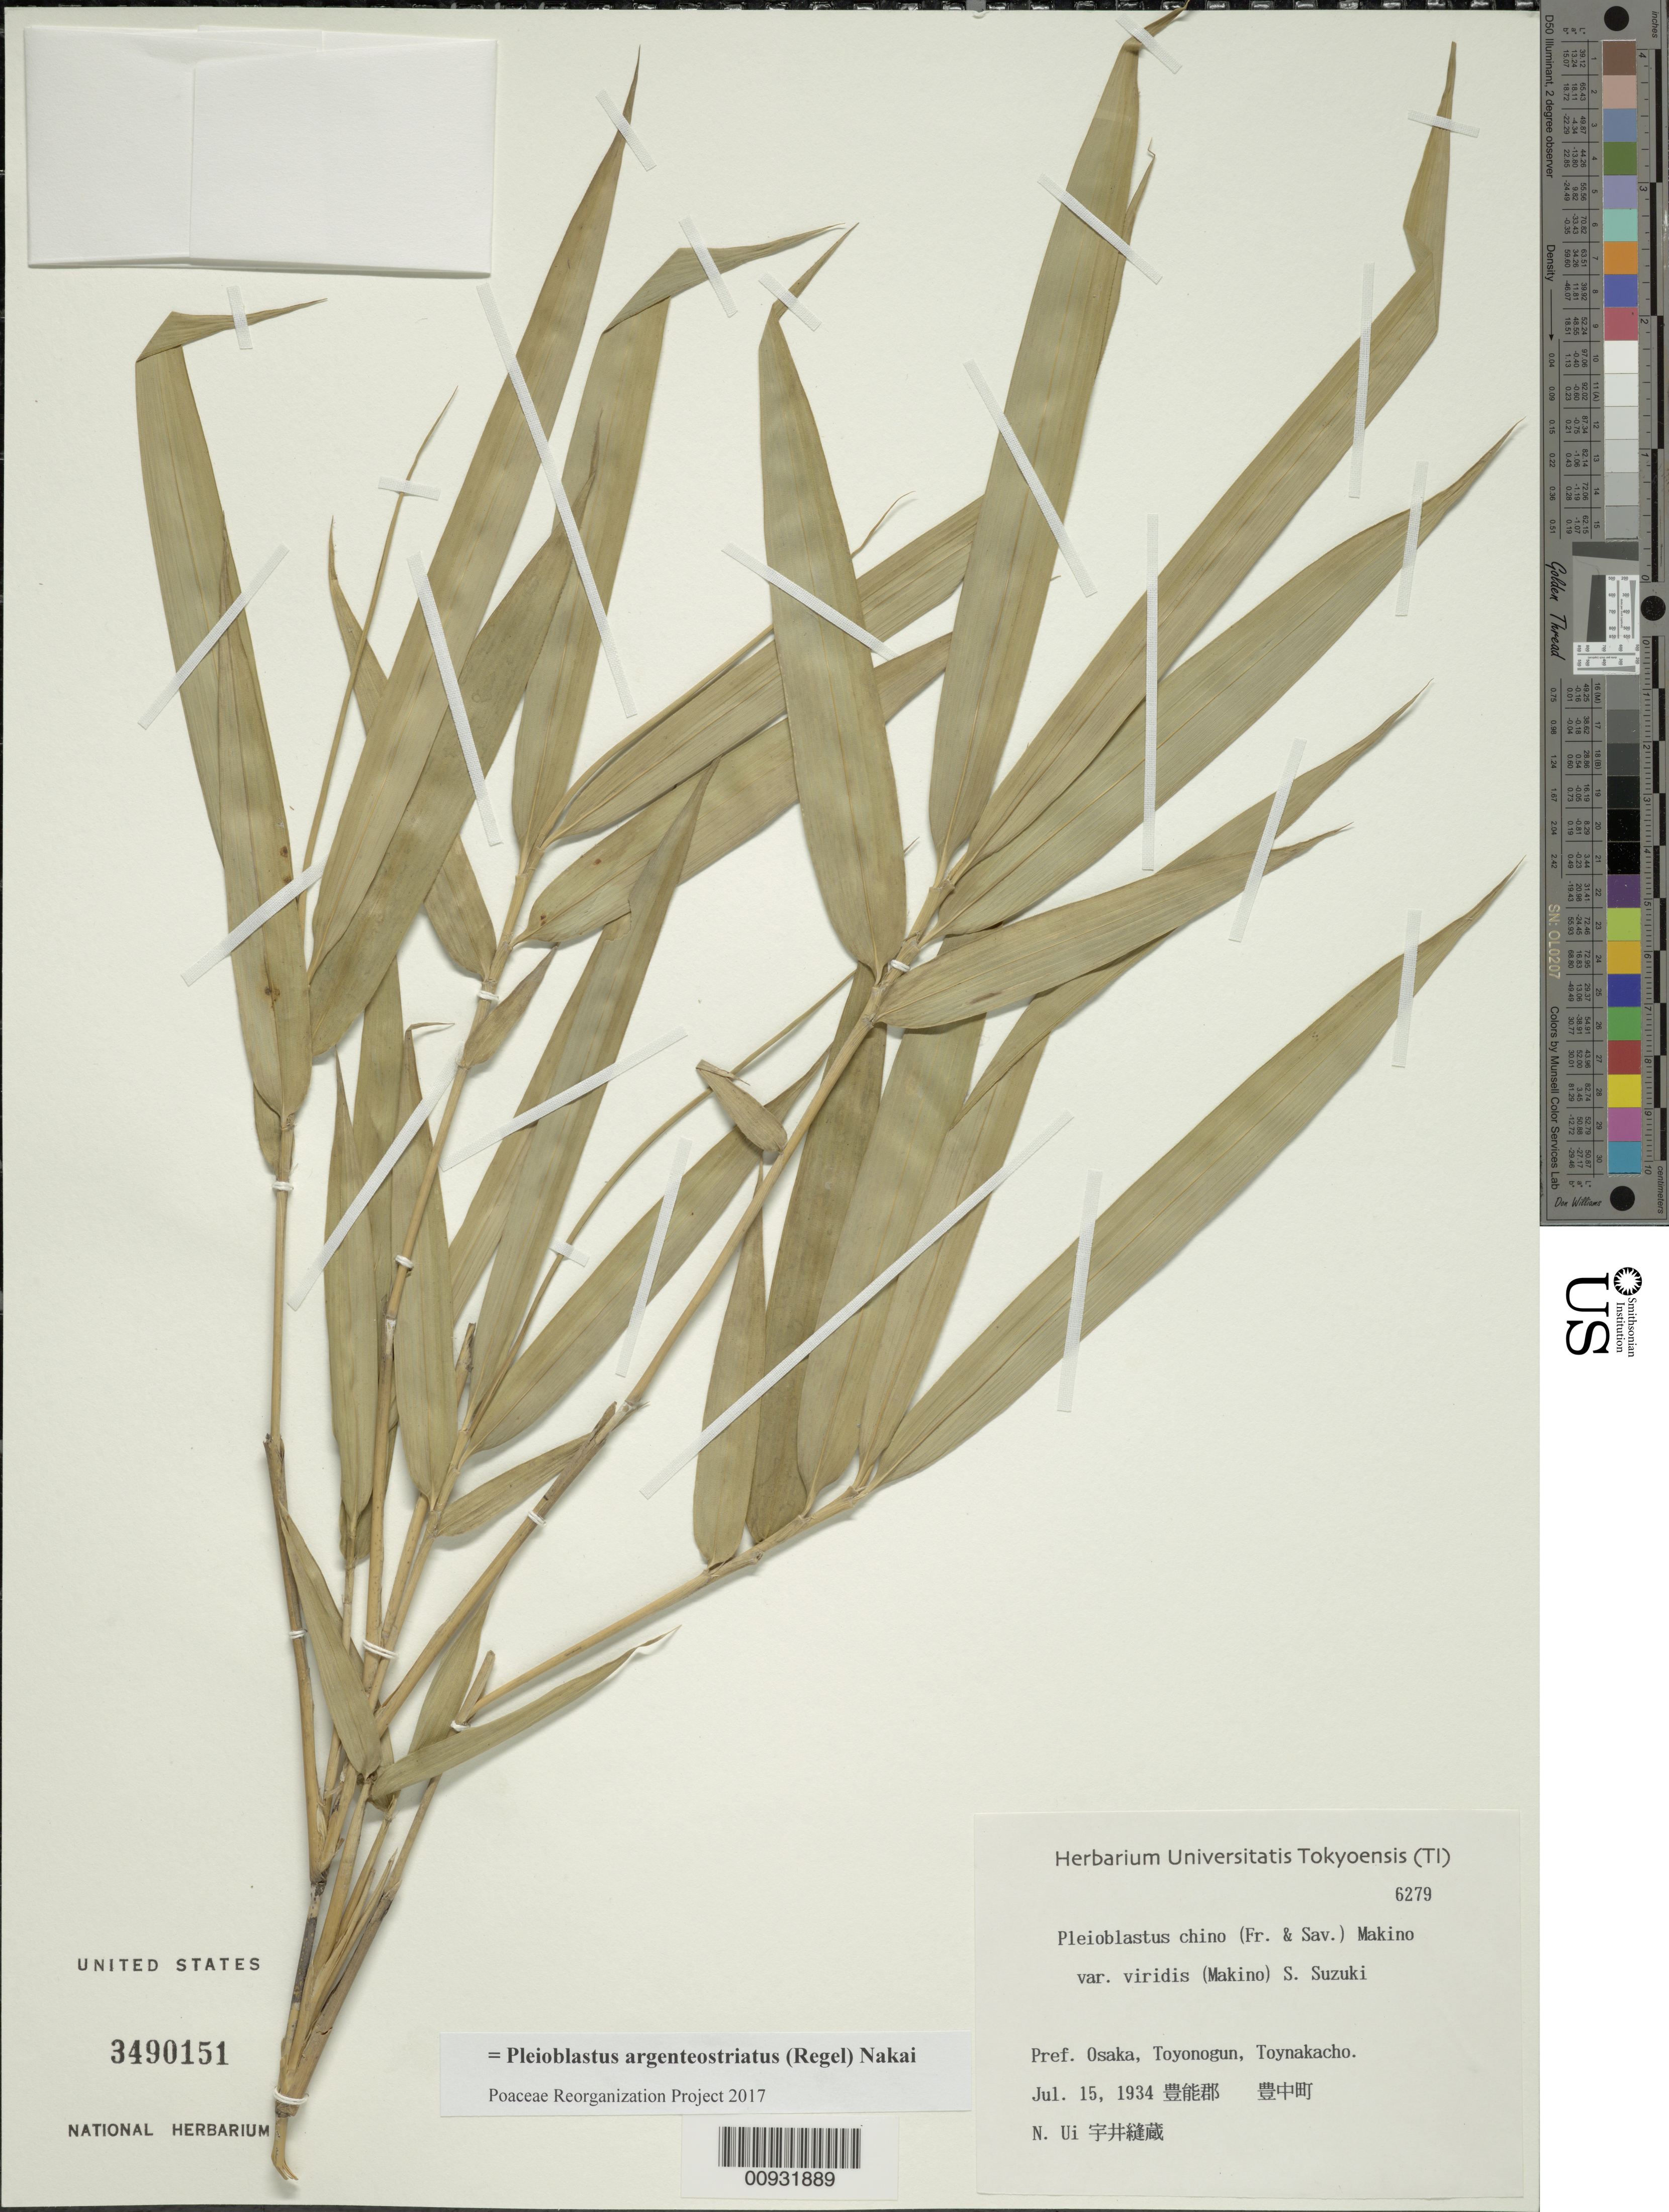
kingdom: Plantae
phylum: Tracheophyta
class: Liliopsida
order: Poales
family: Poaceae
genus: Pleioblastus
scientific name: Pleioblastus argenteostriatus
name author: (Regel) Nakai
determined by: Poaceae Reorganization Project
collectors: N. Ui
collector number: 6279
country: Japan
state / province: Osaka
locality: Toyonogun, Toynakacho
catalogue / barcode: US 3490151